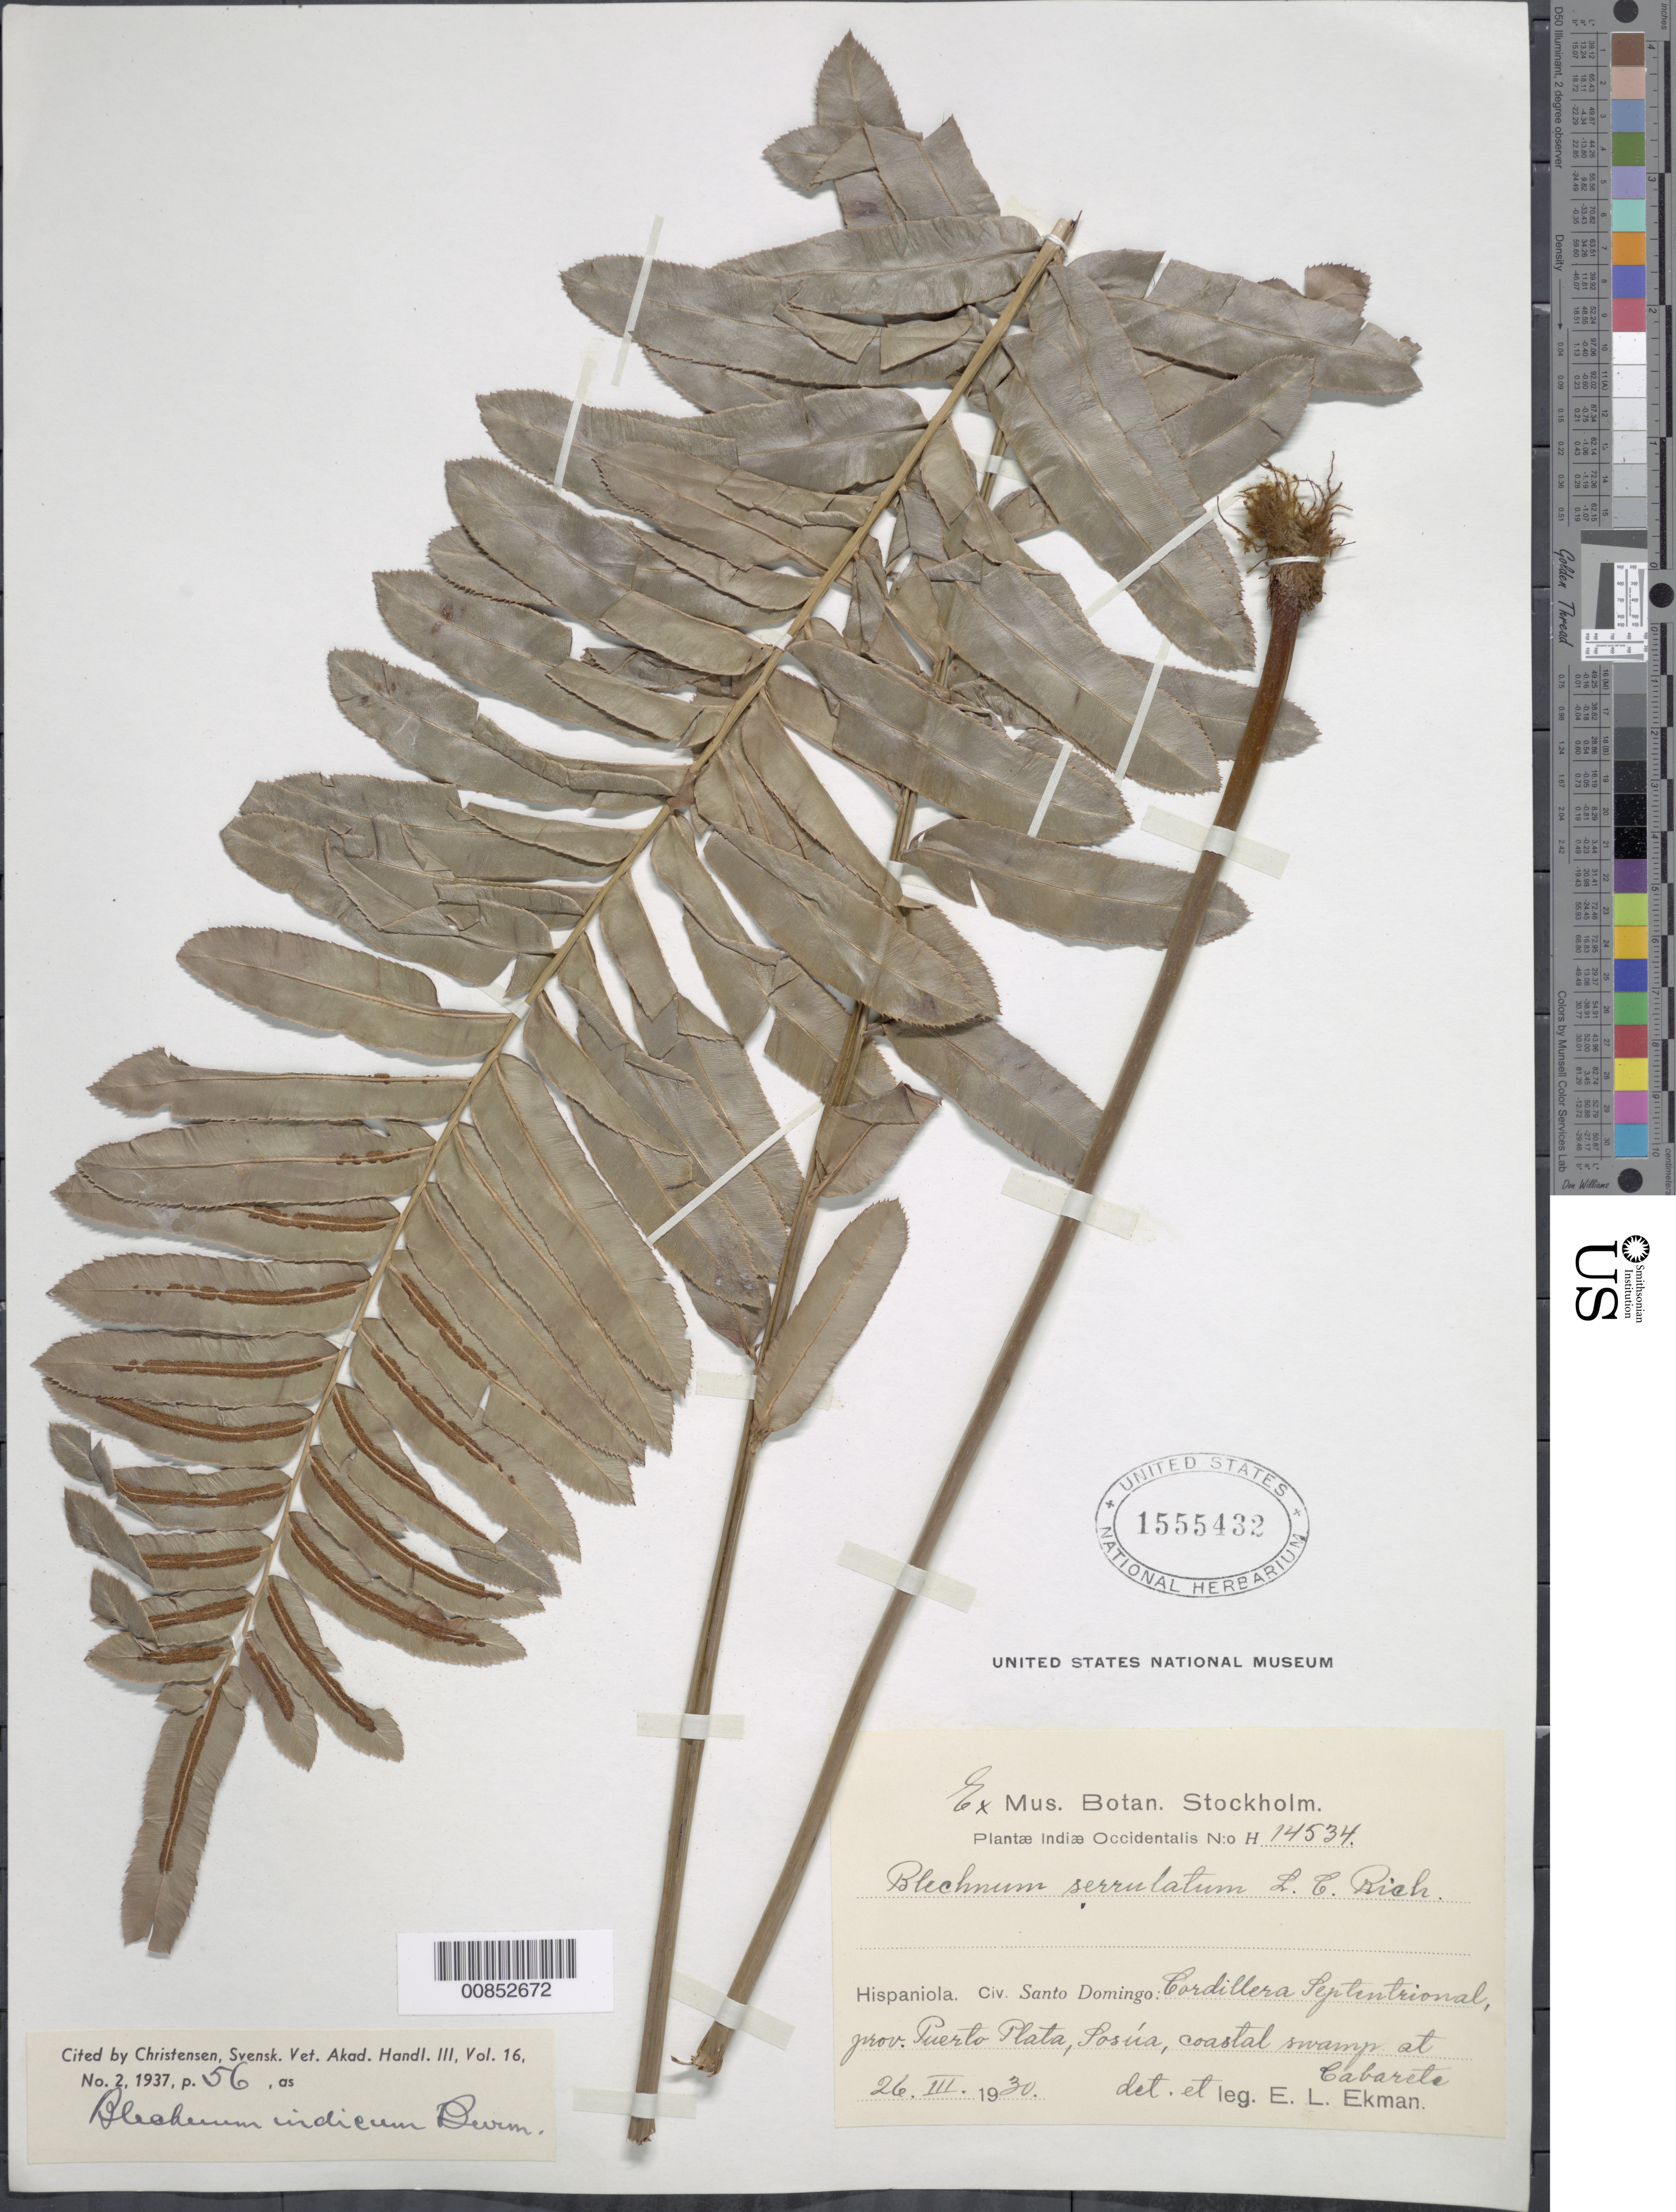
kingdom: Plantae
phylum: Tracheophyta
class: Polypodiopsida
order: Polypodiales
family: Blechnaceae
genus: Telmatoblechnum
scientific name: Telmatoblechnum serrulatum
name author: (Rich.) Perrie et al.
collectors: E. L. Ekman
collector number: H 14534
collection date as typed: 26 Mar 1930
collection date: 1930-03-26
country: Dominican Republic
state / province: Puerto Plata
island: Hispaniola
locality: Cordillera Deptentrional, Losúa, at Cabareta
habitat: Coastal swamp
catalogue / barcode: US 1555432